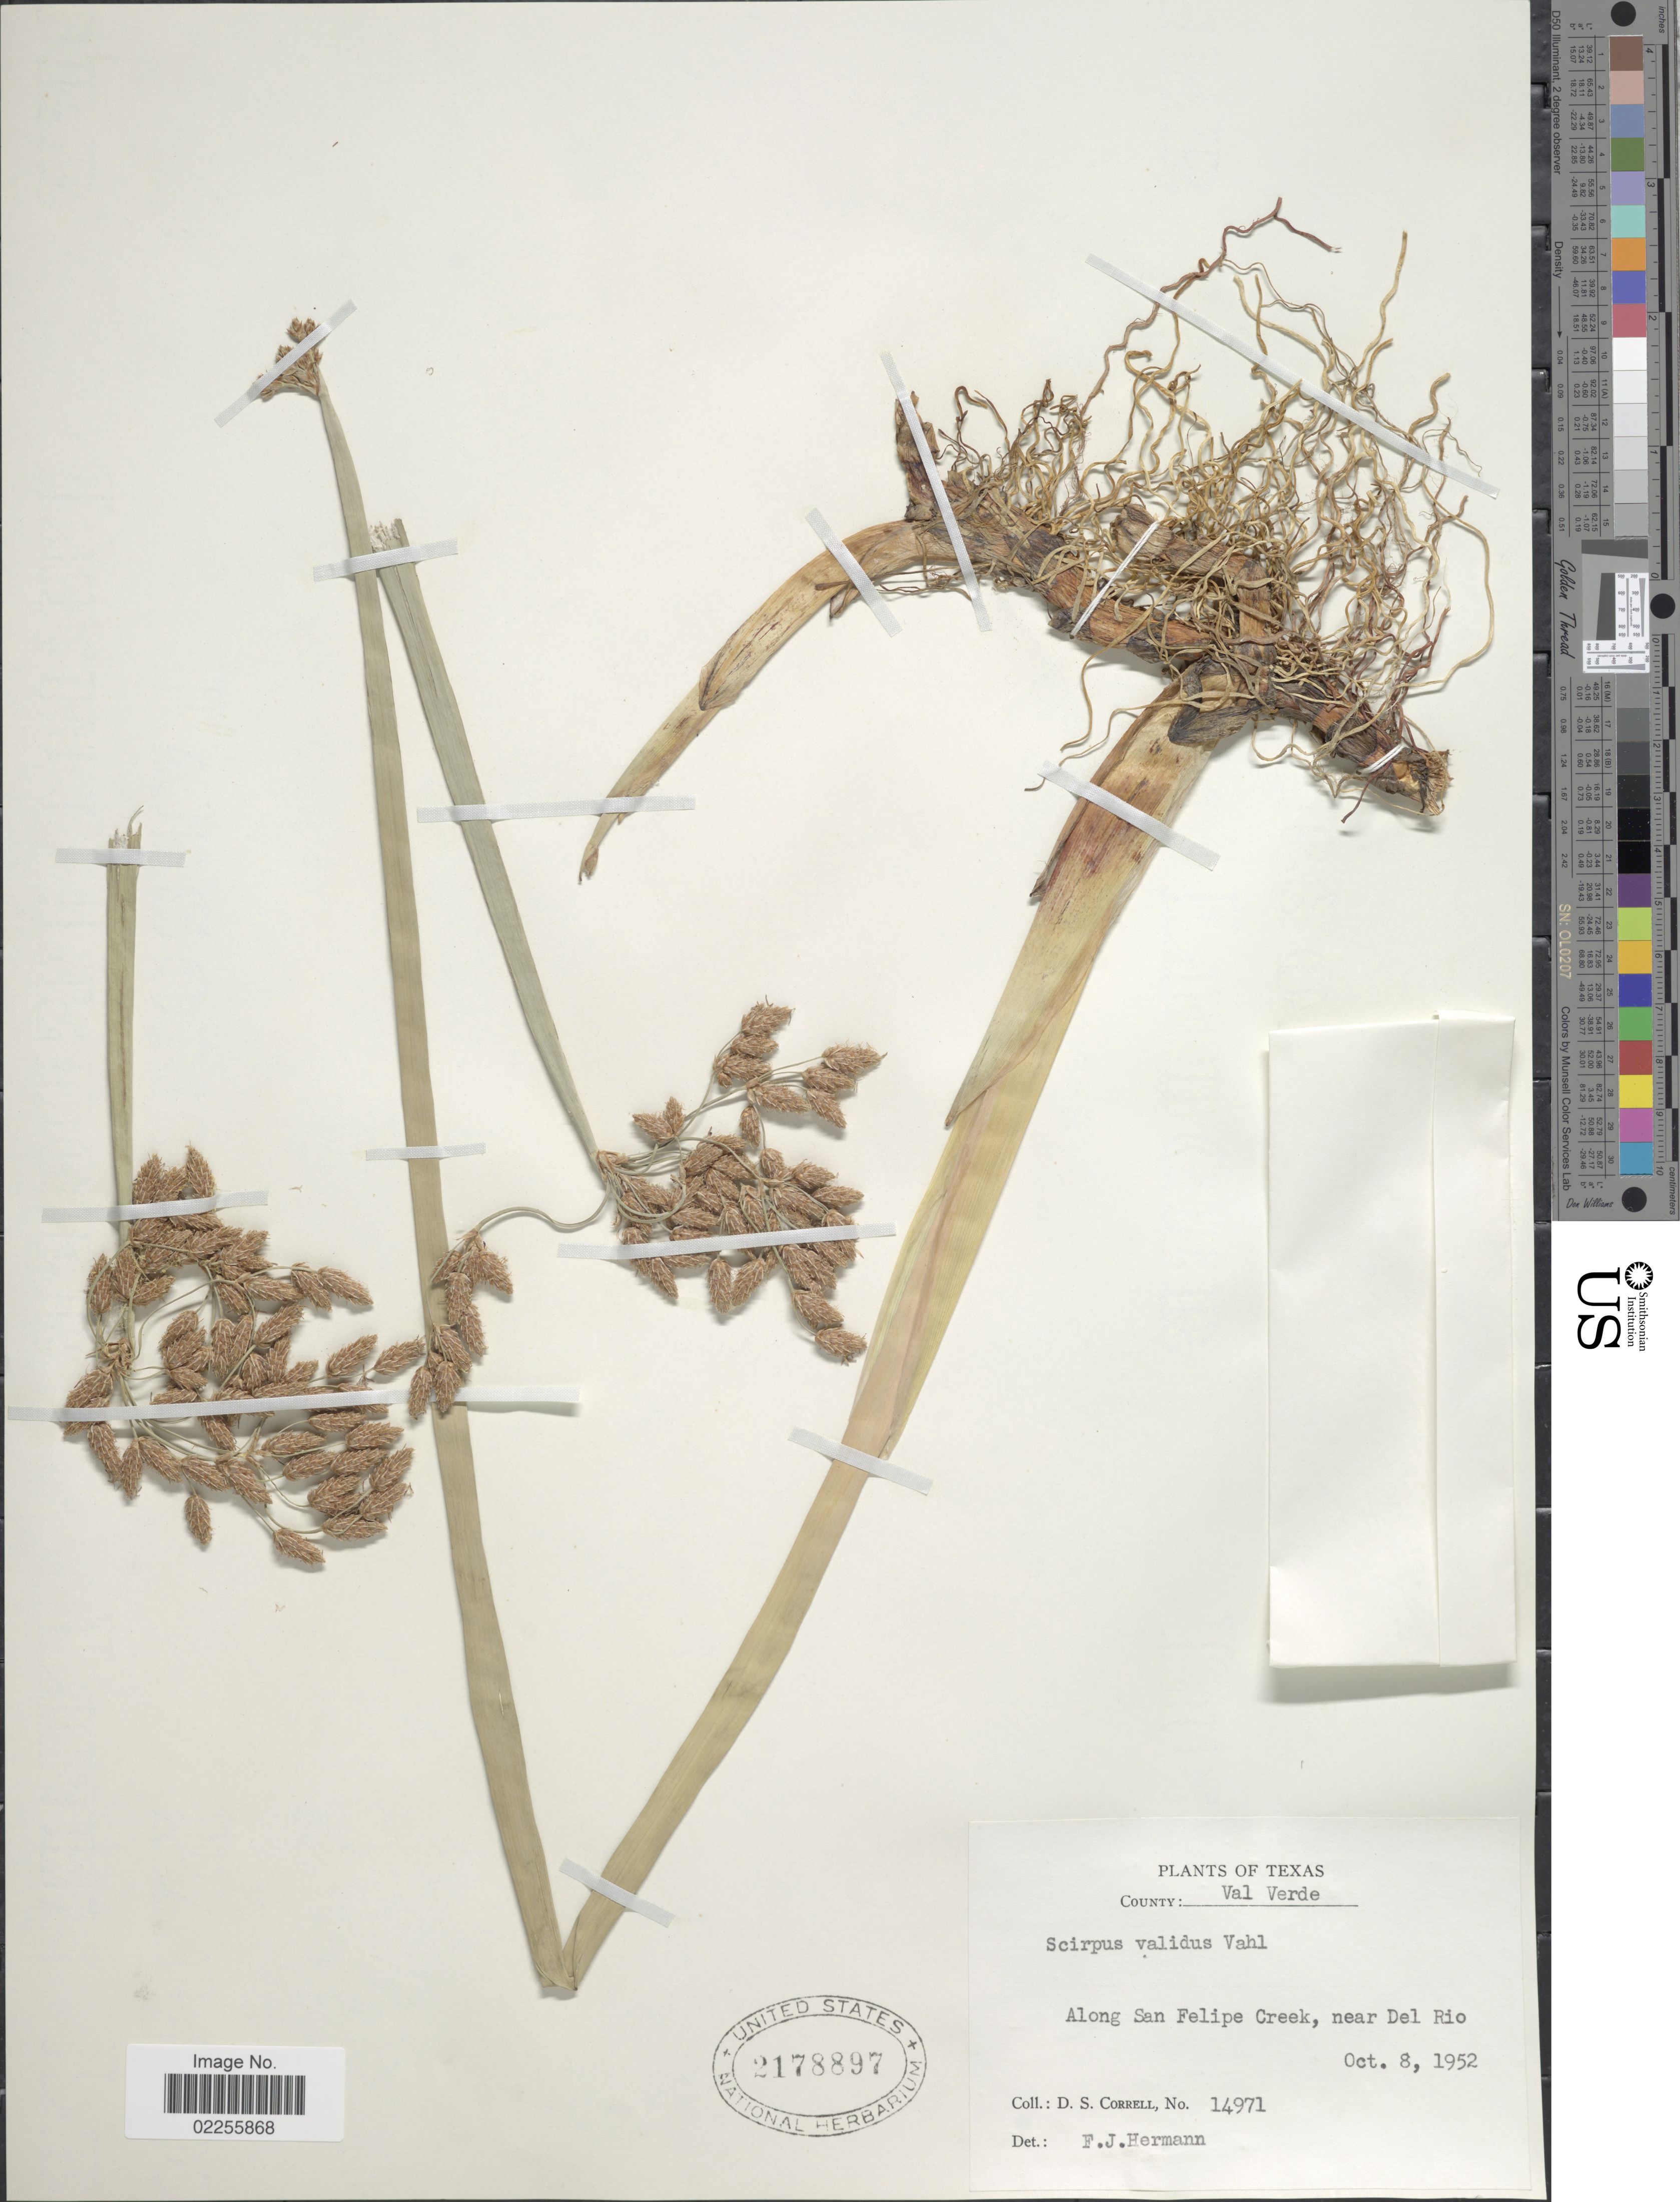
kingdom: Plantae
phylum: Tracheophyta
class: Liliopsida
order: Poales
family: Cyperaceae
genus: Schoenoplectus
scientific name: Schoenoplectus tabernaemontani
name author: (C.C. Gmel.) Palla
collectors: D. S. Correll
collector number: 14971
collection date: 1952-10-08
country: United States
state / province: Texas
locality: County: Val Verde, along San Felipe Creek, near Del Rio.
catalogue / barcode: US 2178897